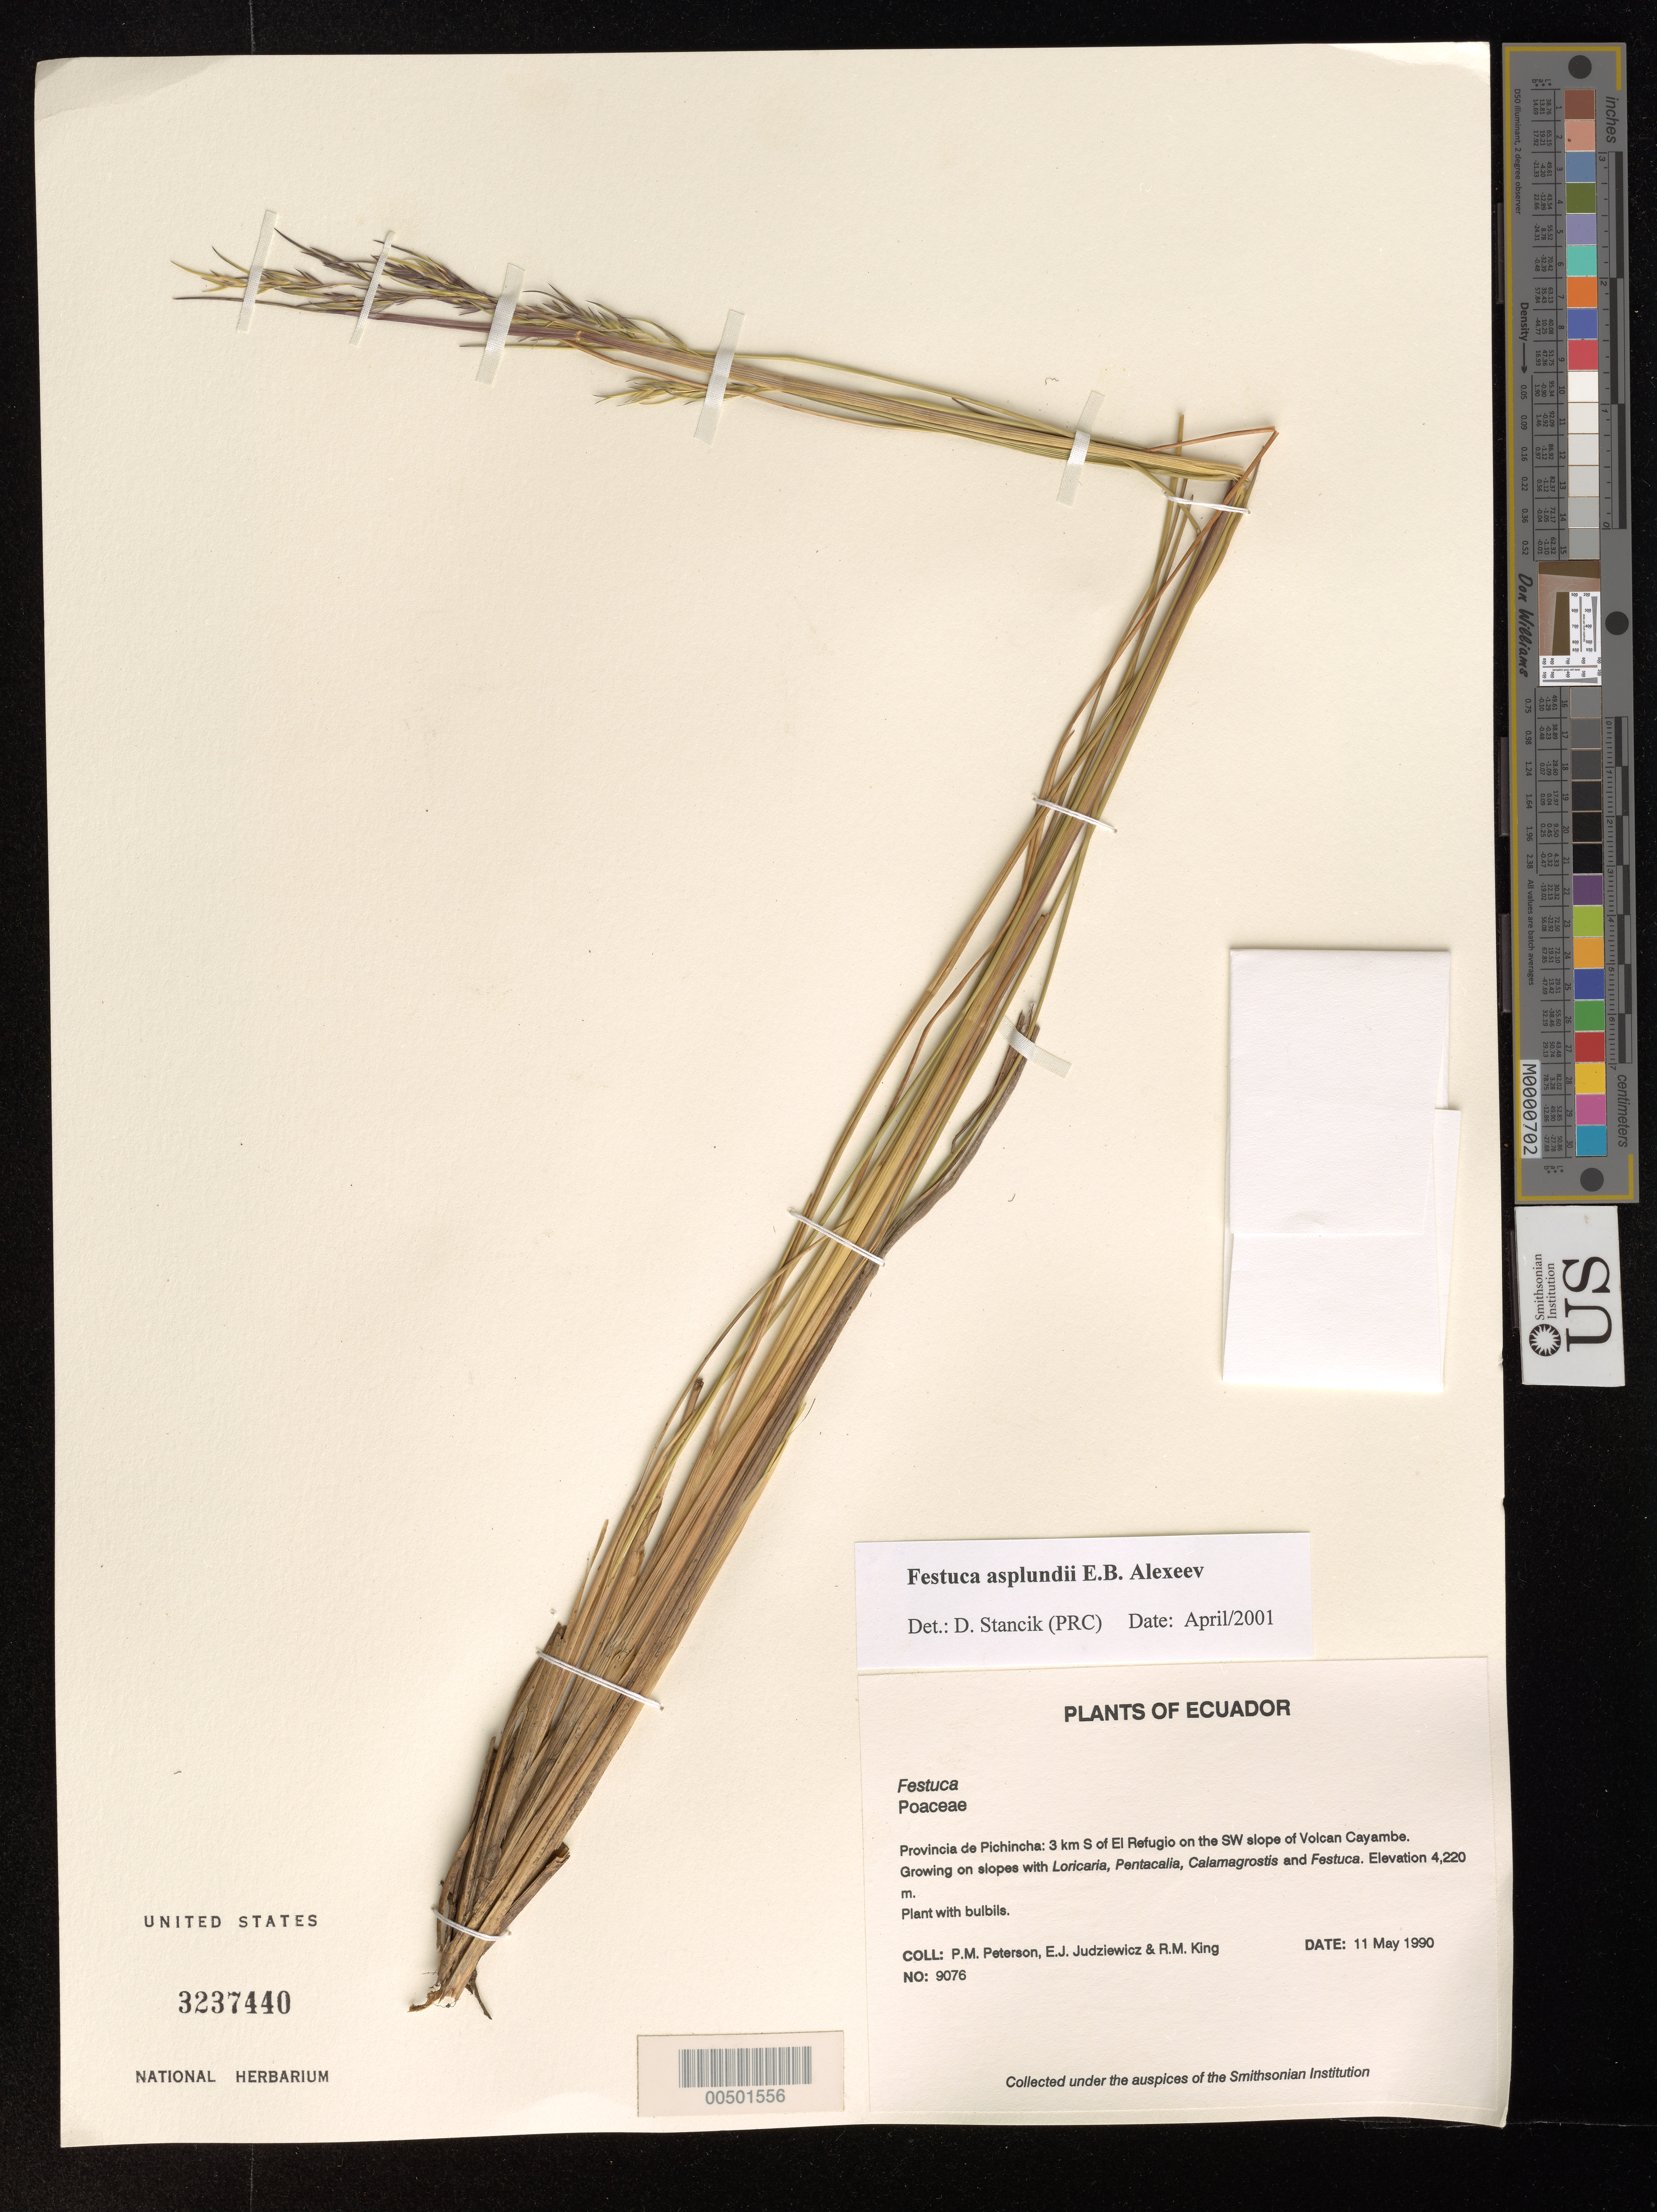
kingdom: Plantae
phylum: Tracheophyta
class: Liliopsida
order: Poales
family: Poaceae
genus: Festuca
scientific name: Festuca asplundii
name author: E.B. Alexeev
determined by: Stancik, D., (PRC), Univerzity Karlovy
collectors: P. M. Peterson, E. J. Judziewicz & R. M. King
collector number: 09076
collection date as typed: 11 May 1990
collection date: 1990-05-11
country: Ecuador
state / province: Pichincha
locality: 3 km S of El Refugio on the SW slope of Volcan Cayambe.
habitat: Growing on slopes with Loricaria, Pentacalia, Calamagrostis and Festuca.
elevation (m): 4220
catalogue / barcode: US 3237440